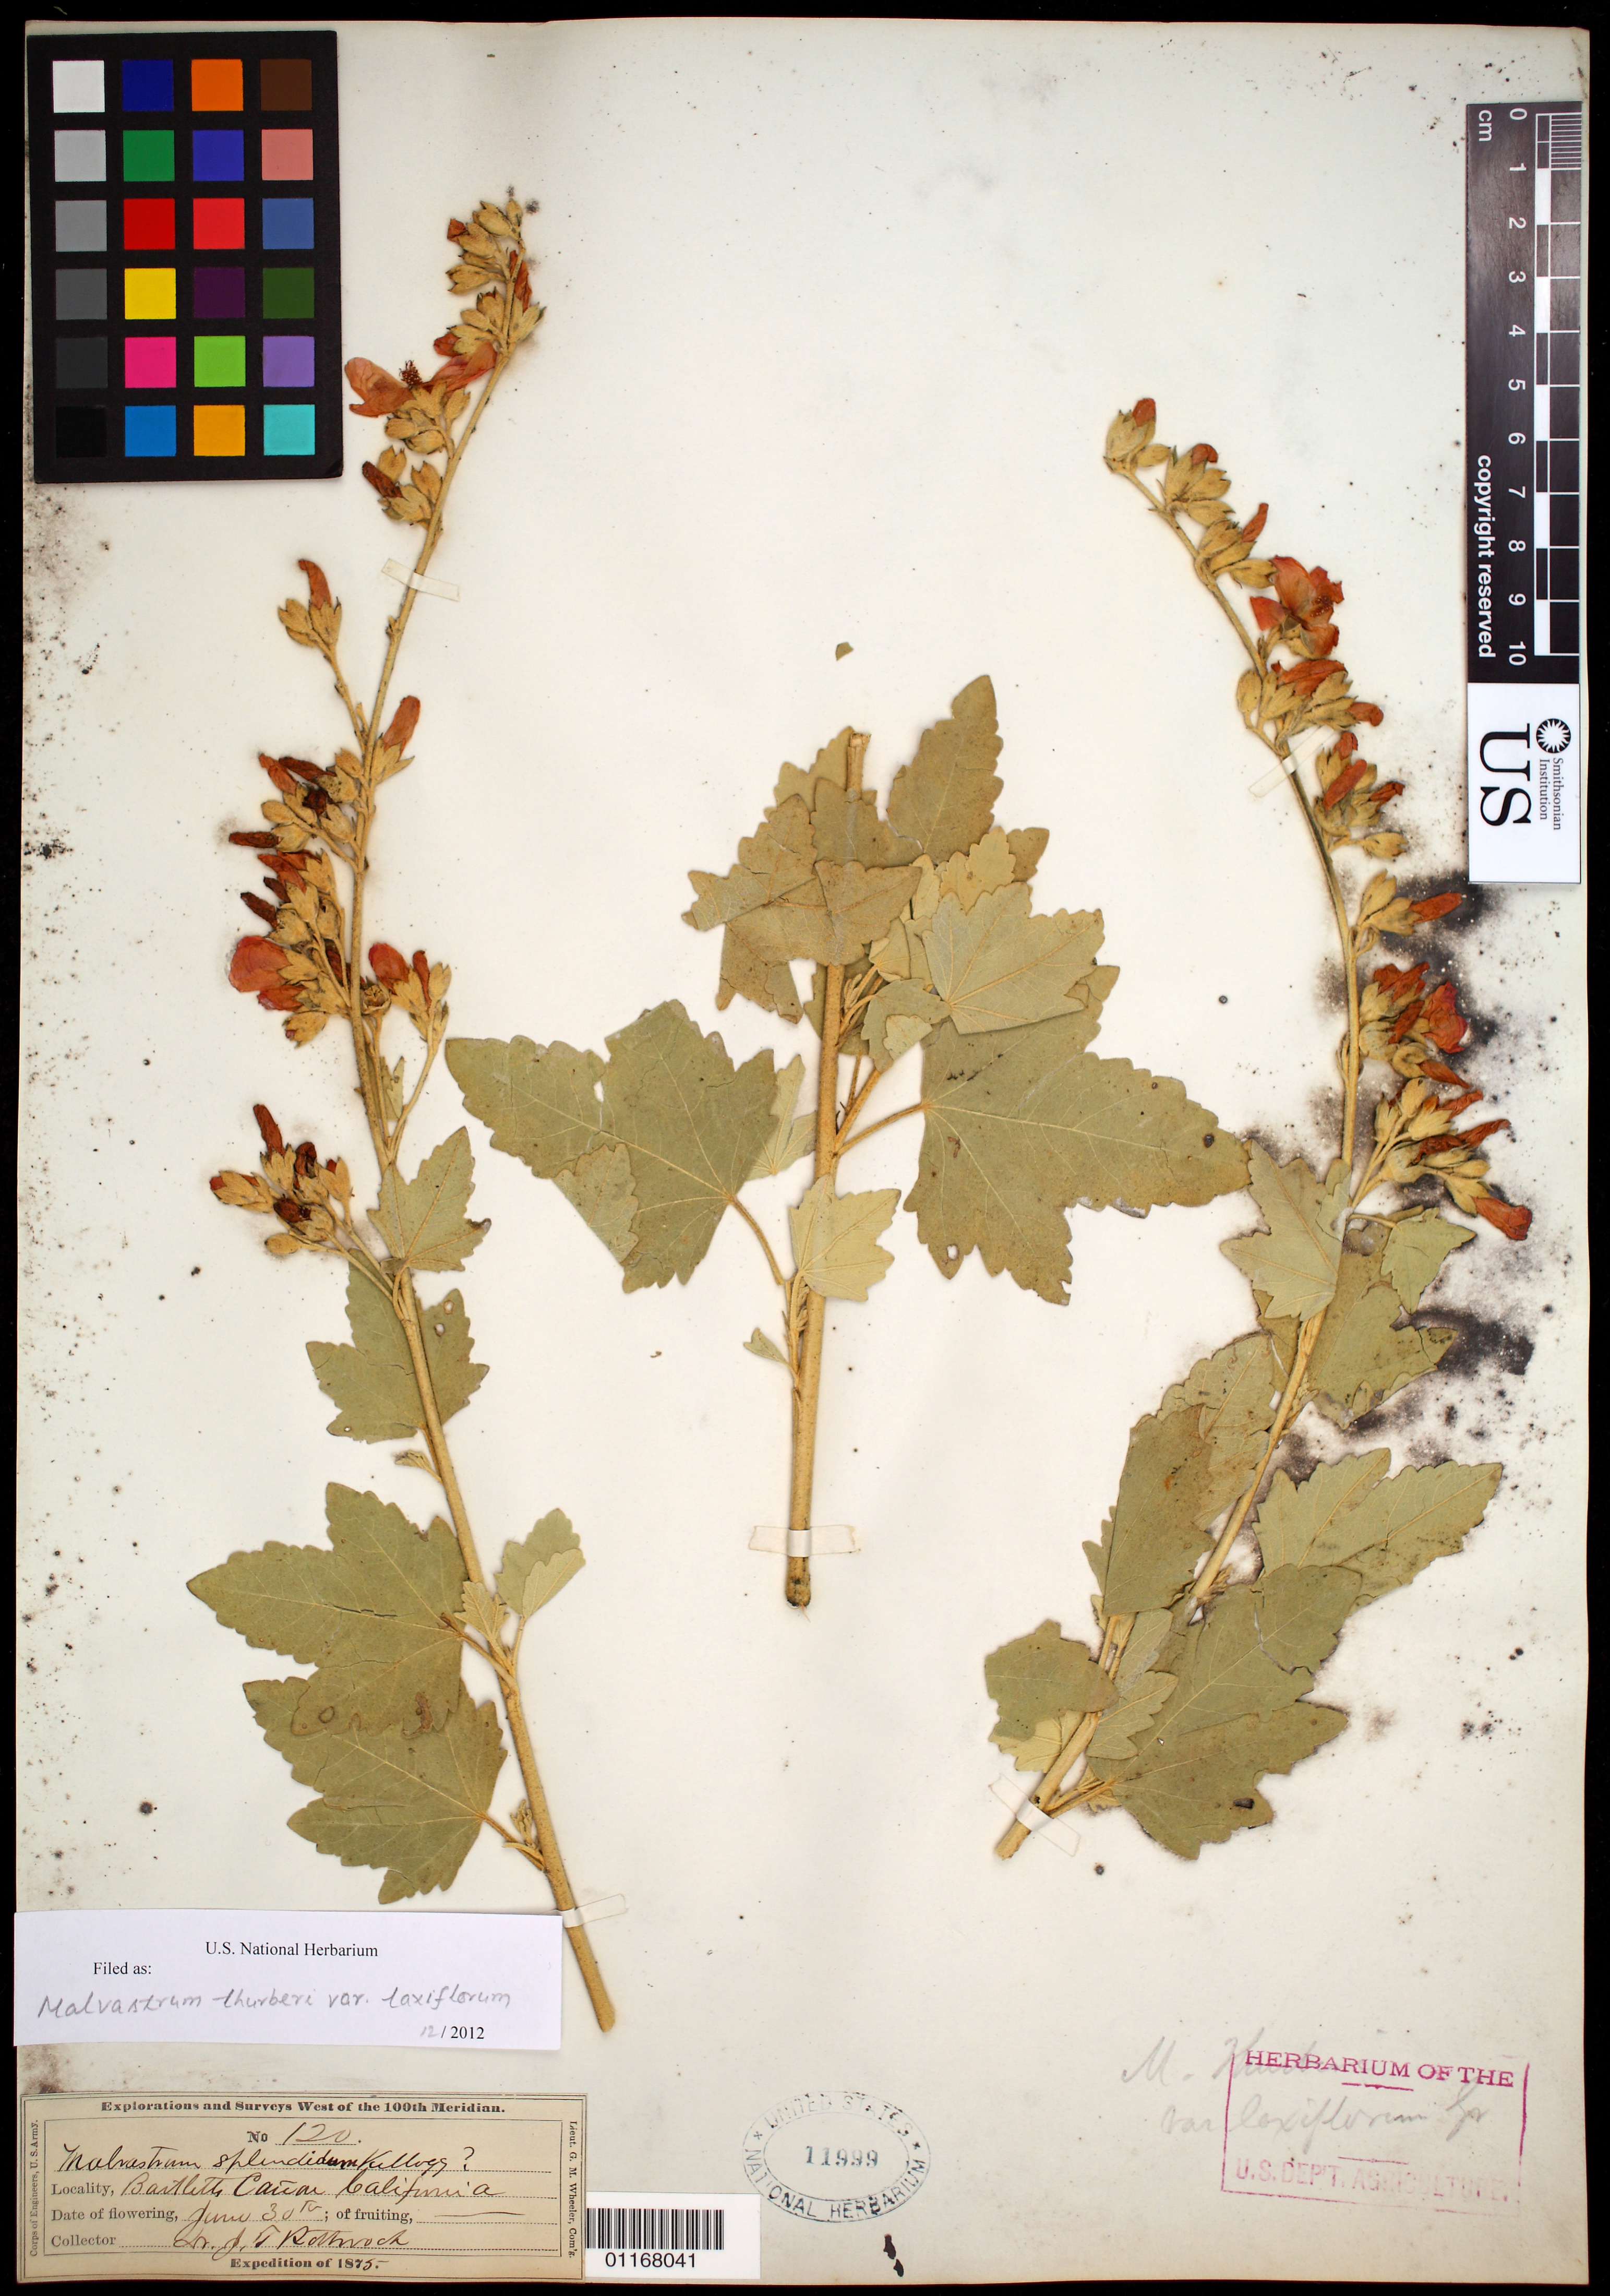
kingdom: Plantae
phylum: Tracheophyta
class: Magnoliopsida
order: Malvales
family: Malvaceae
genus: Malvastrum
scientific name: Malvastrum thurberi var. laxiflorum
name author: A. Gray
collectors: J. T. Rothrock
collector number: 120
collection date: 1875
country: United States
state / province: California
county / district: Santa Barbara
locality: Bartlett Canyon, Santa Barbara.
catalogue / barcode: US 11999